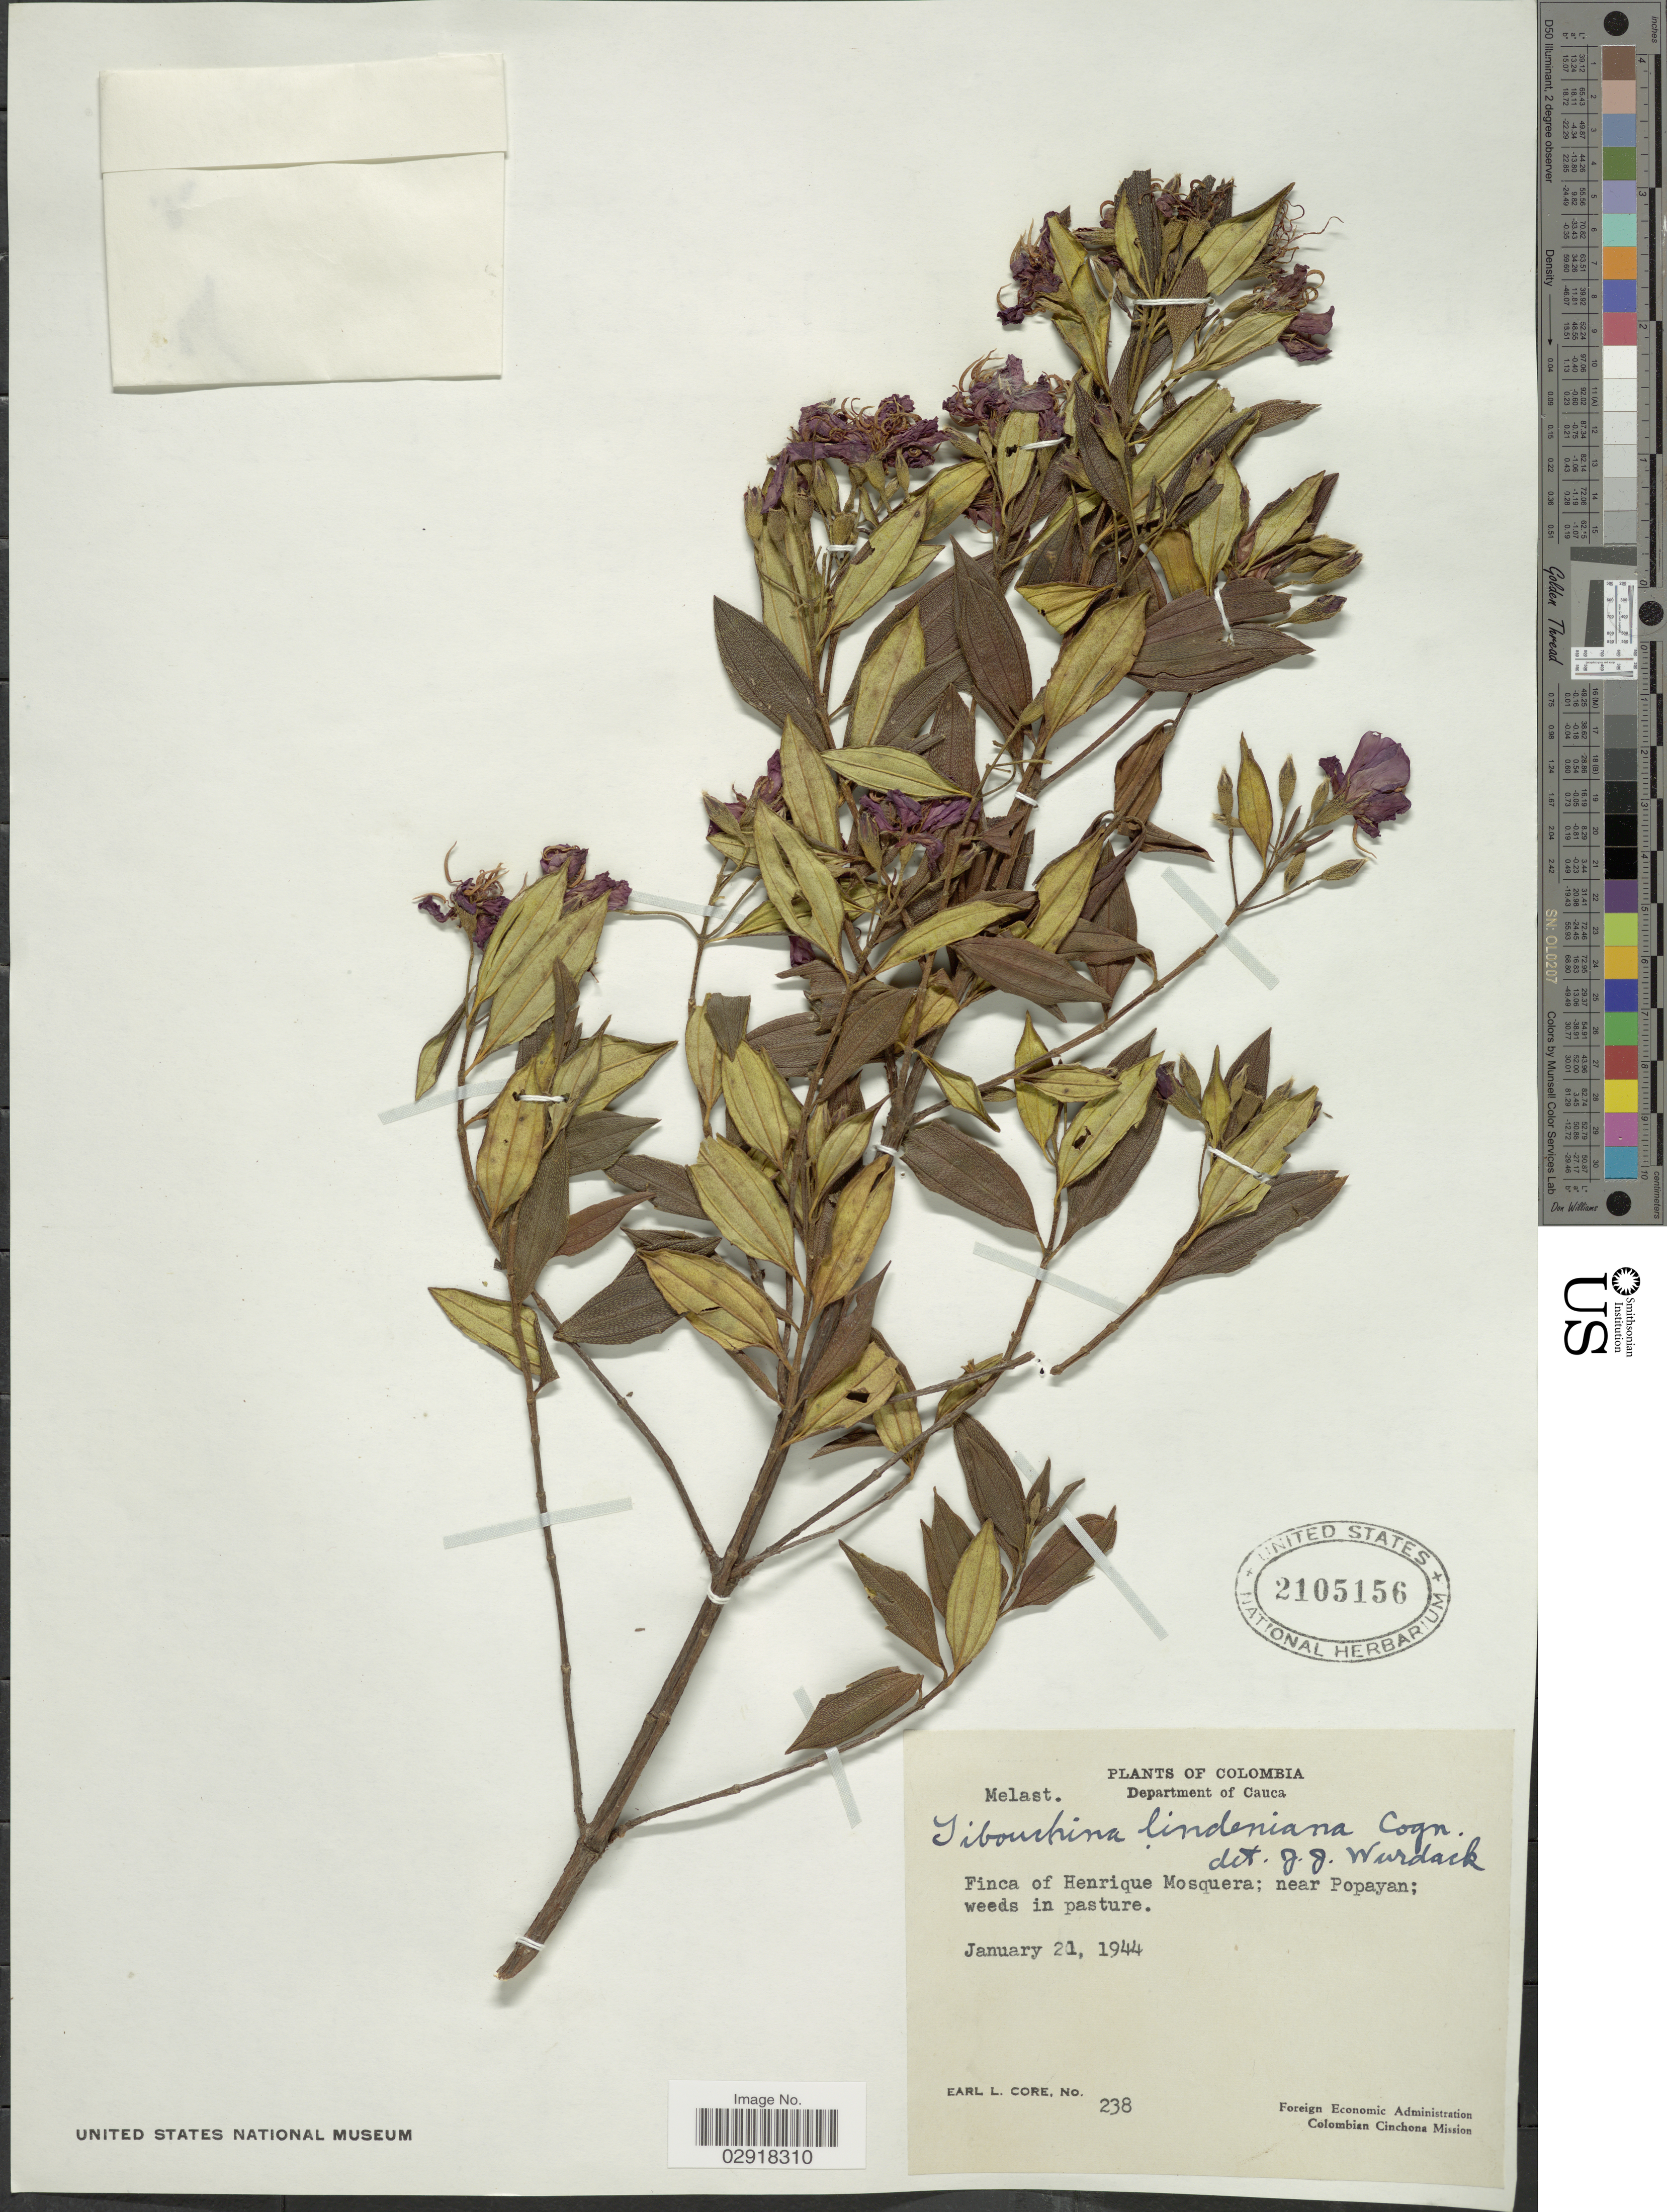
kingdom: Plantae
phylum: Tracheophyta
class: Magnoliopsida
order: Myrtales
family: Melastomataceae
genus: Pleroma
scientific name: Pleroma martiale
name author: (Cham.) Triana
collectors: E. L. Core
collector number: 238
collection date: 1944-01-21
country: Colombia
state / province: Cauca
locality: Department of Cauca, Finca of Henrique Mosquera, near Popayan.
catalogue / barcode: US 2105156